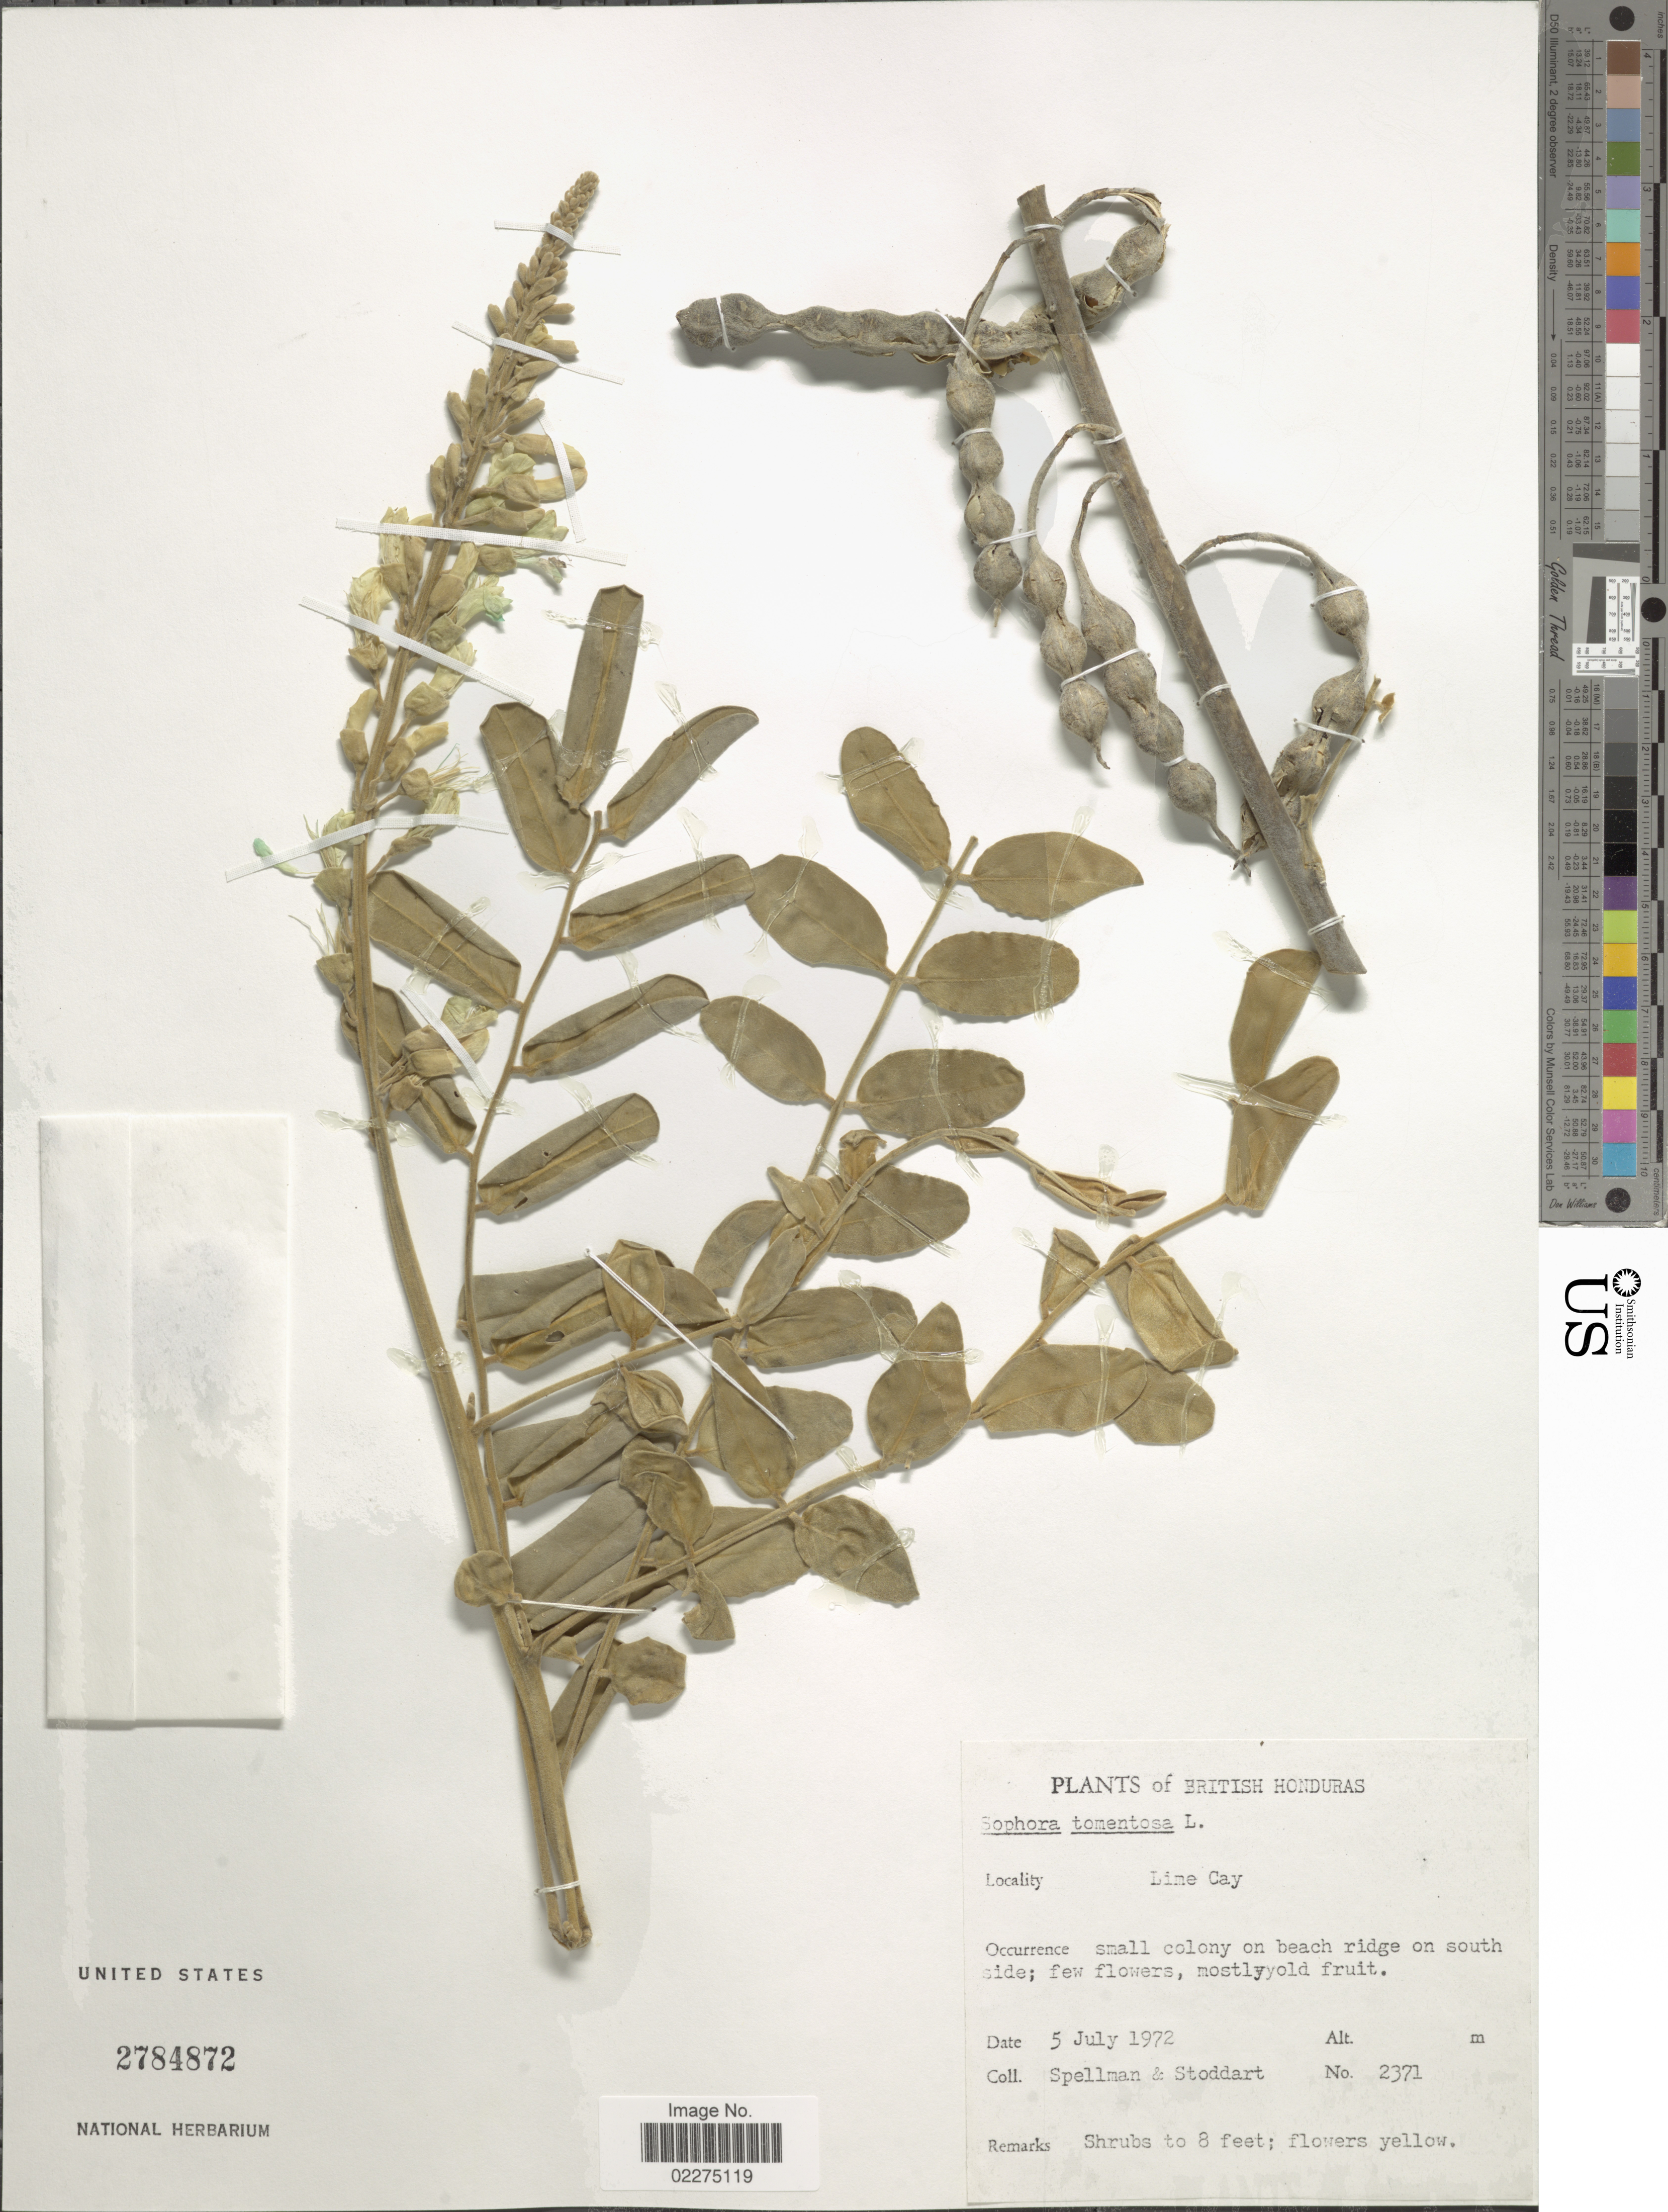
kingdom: Plantae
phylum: Tracheophyta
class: Magnoliopsida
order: Fabales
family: Fabaceae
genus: Sophora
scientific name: Sophora tomentosa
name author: L.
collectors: Spellman, -- & -. Stoddart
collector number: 2371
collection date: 1972-07-05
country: Belize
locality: British Honduras. Lime Cay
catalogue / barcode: US 2784872